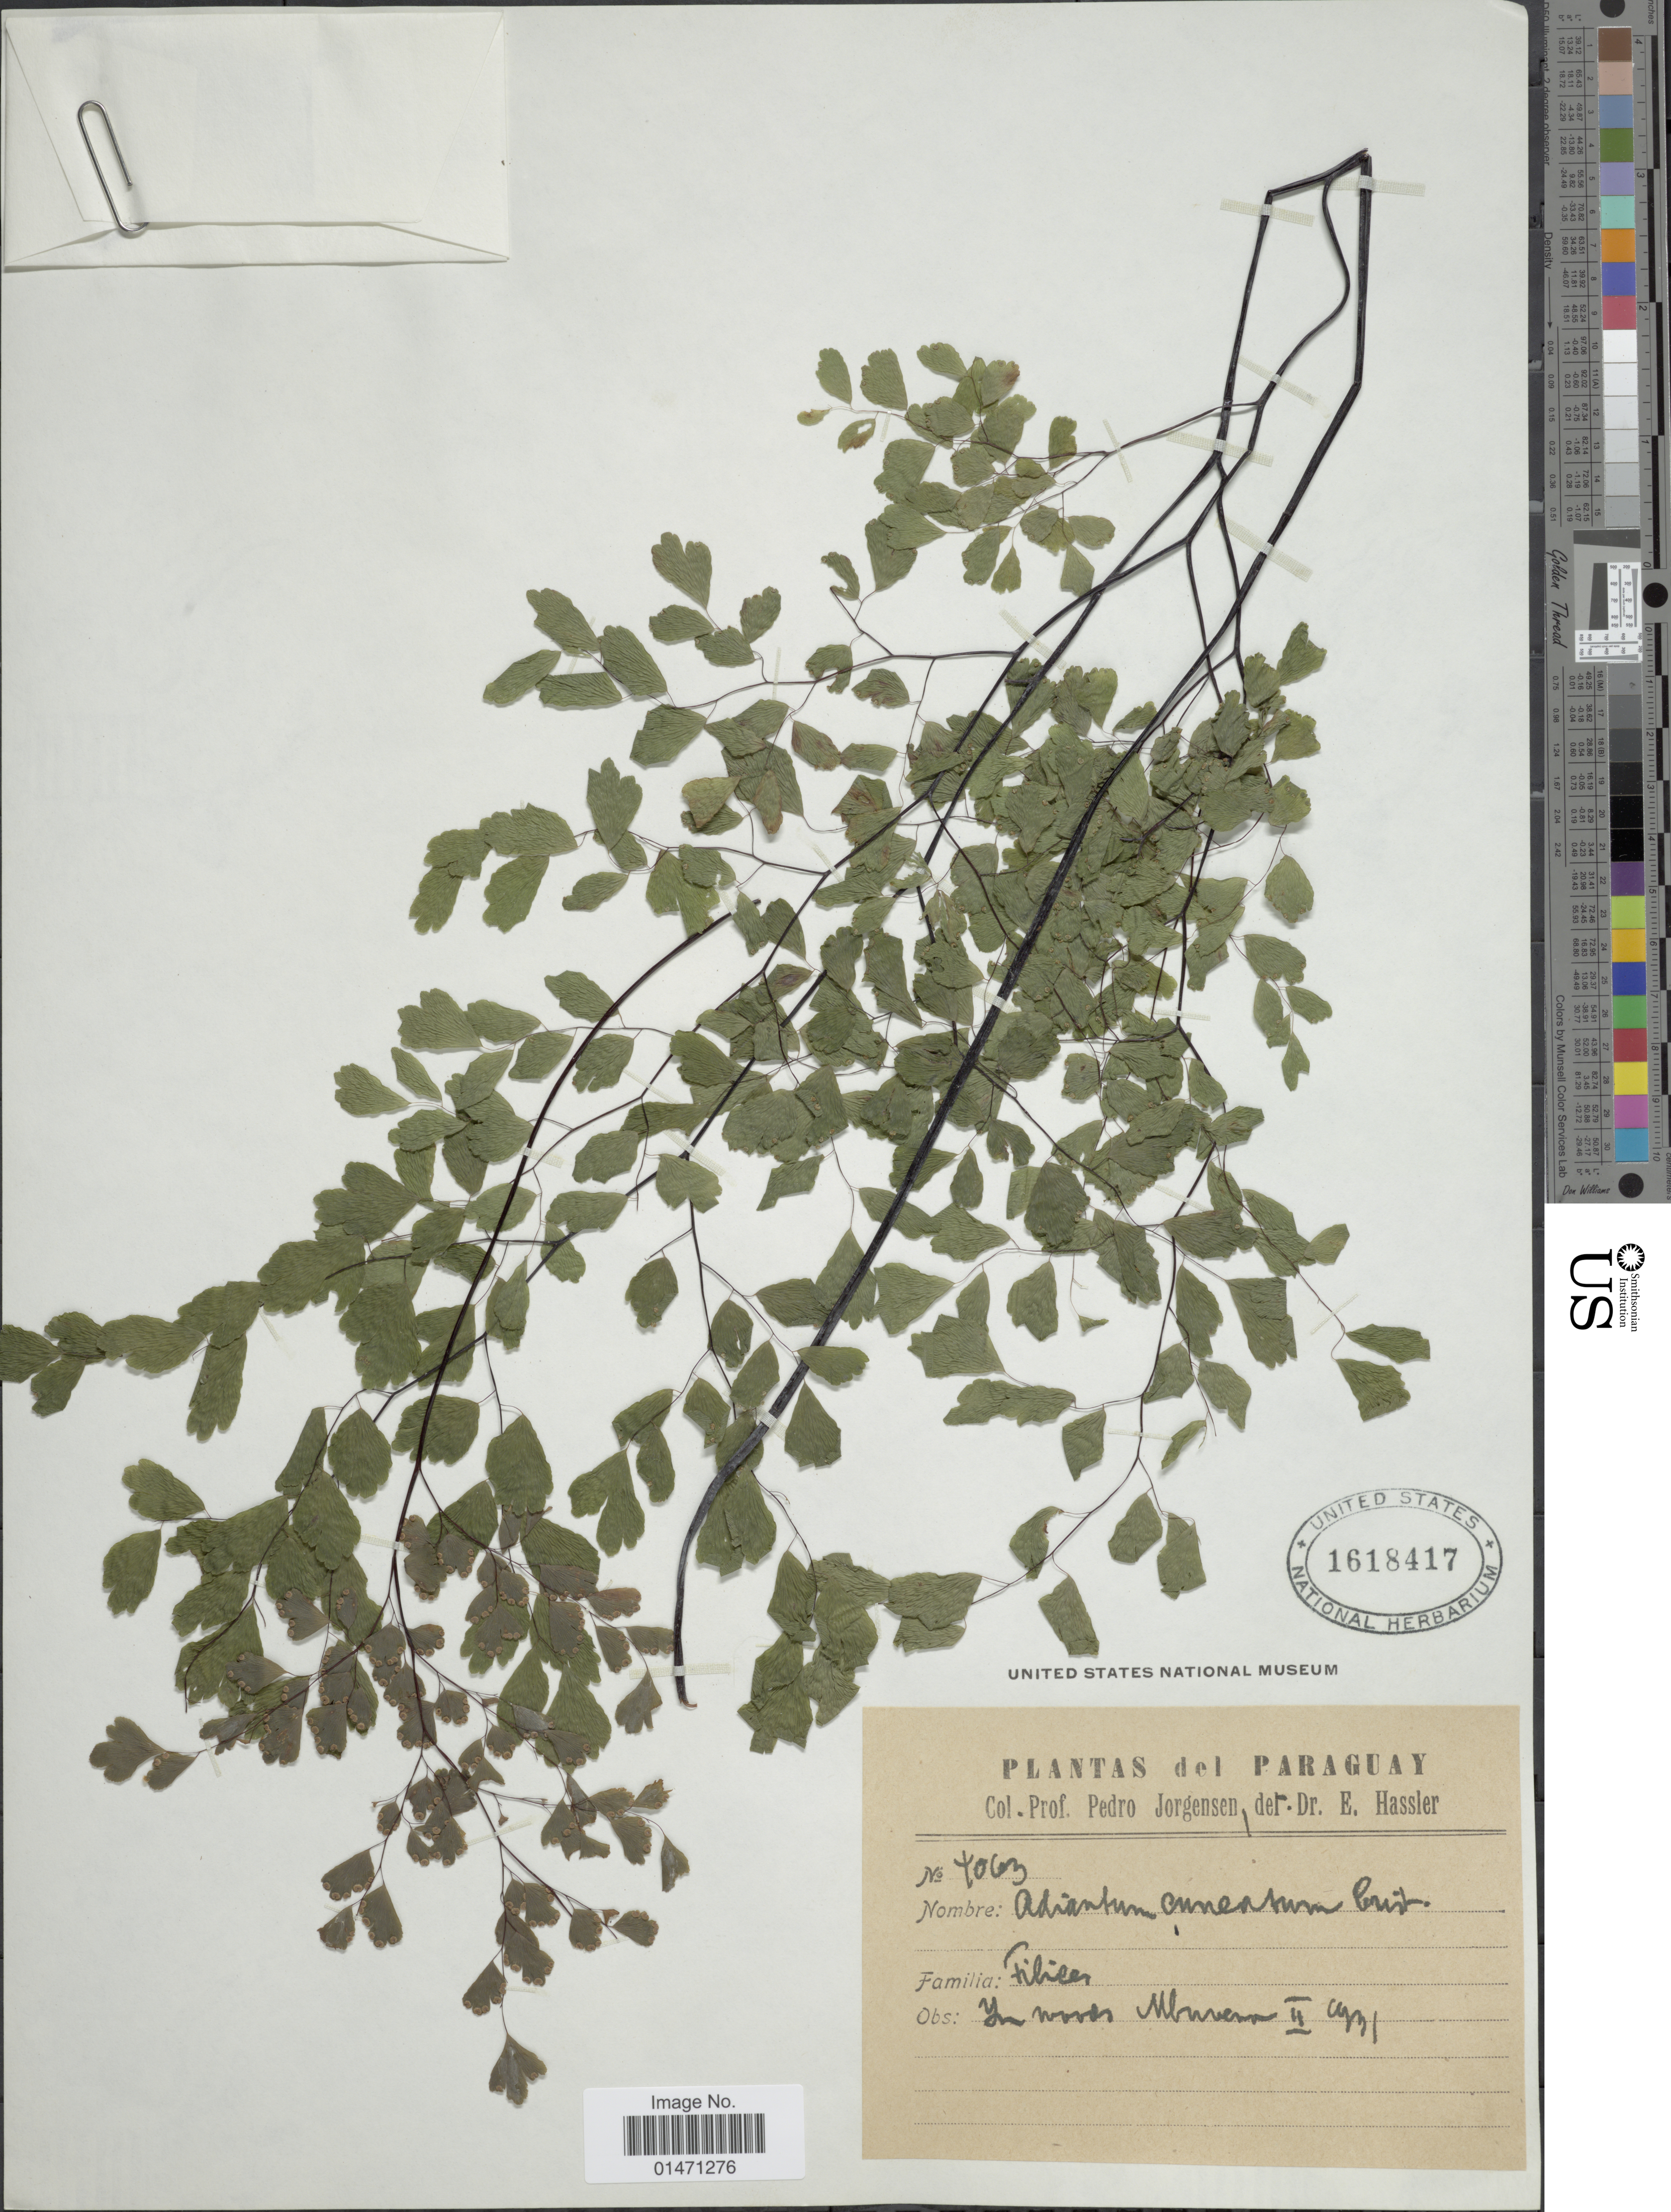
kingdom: Plantae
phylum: Tracheophyta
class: Polypodiopsida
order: Polypodiales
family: Pteridaceae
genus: Adiantum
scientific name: Adiantum raddianum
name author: C. Presl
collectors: P. Jörgensen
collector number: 4063*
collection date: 1931-02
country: Paraguay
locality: Mburero.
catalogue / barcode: US 1618417